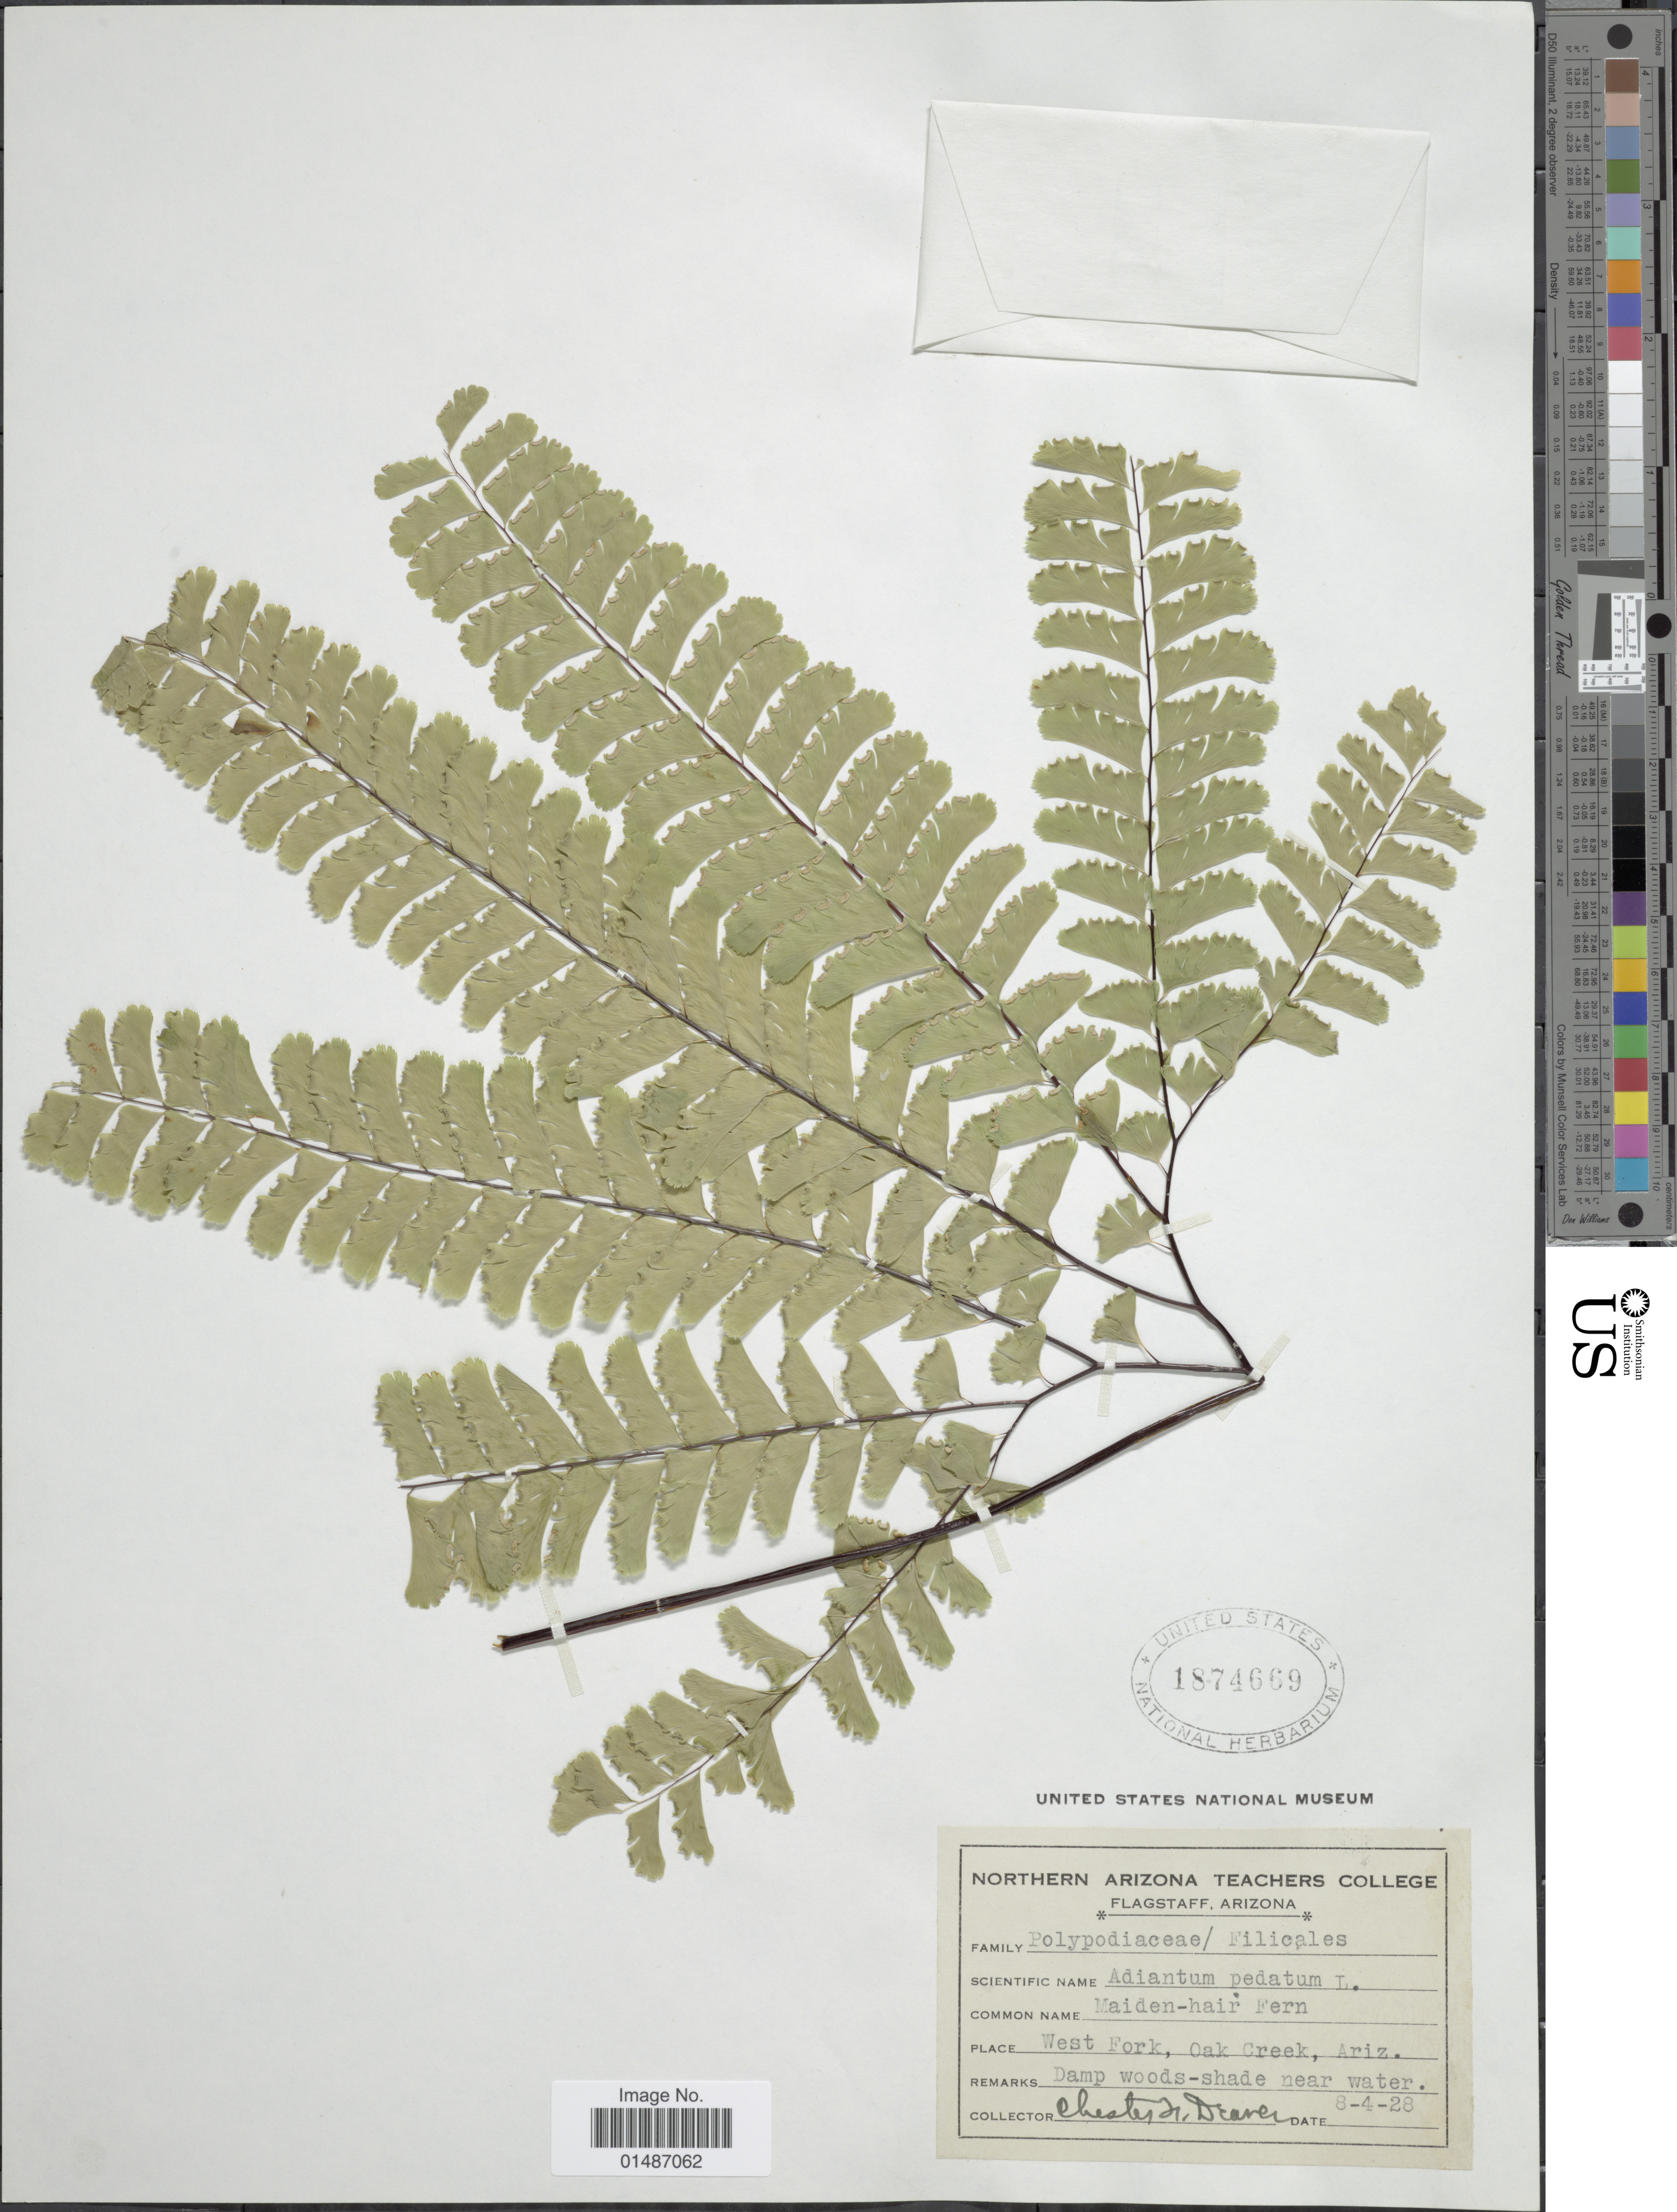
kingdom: Plantae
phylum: Tracheophyta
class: Polypodiopsida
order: Polypodiales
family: Pteridaceae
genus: Adiantum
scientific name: Adiantum pedatum var. pedatum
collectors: C. Deaver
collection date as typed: Transcribed d/m/y: 4/8/28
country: United States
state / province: Arizona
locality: Flagstaff. West Fork, Oak Creek.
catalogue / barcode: US 1874669